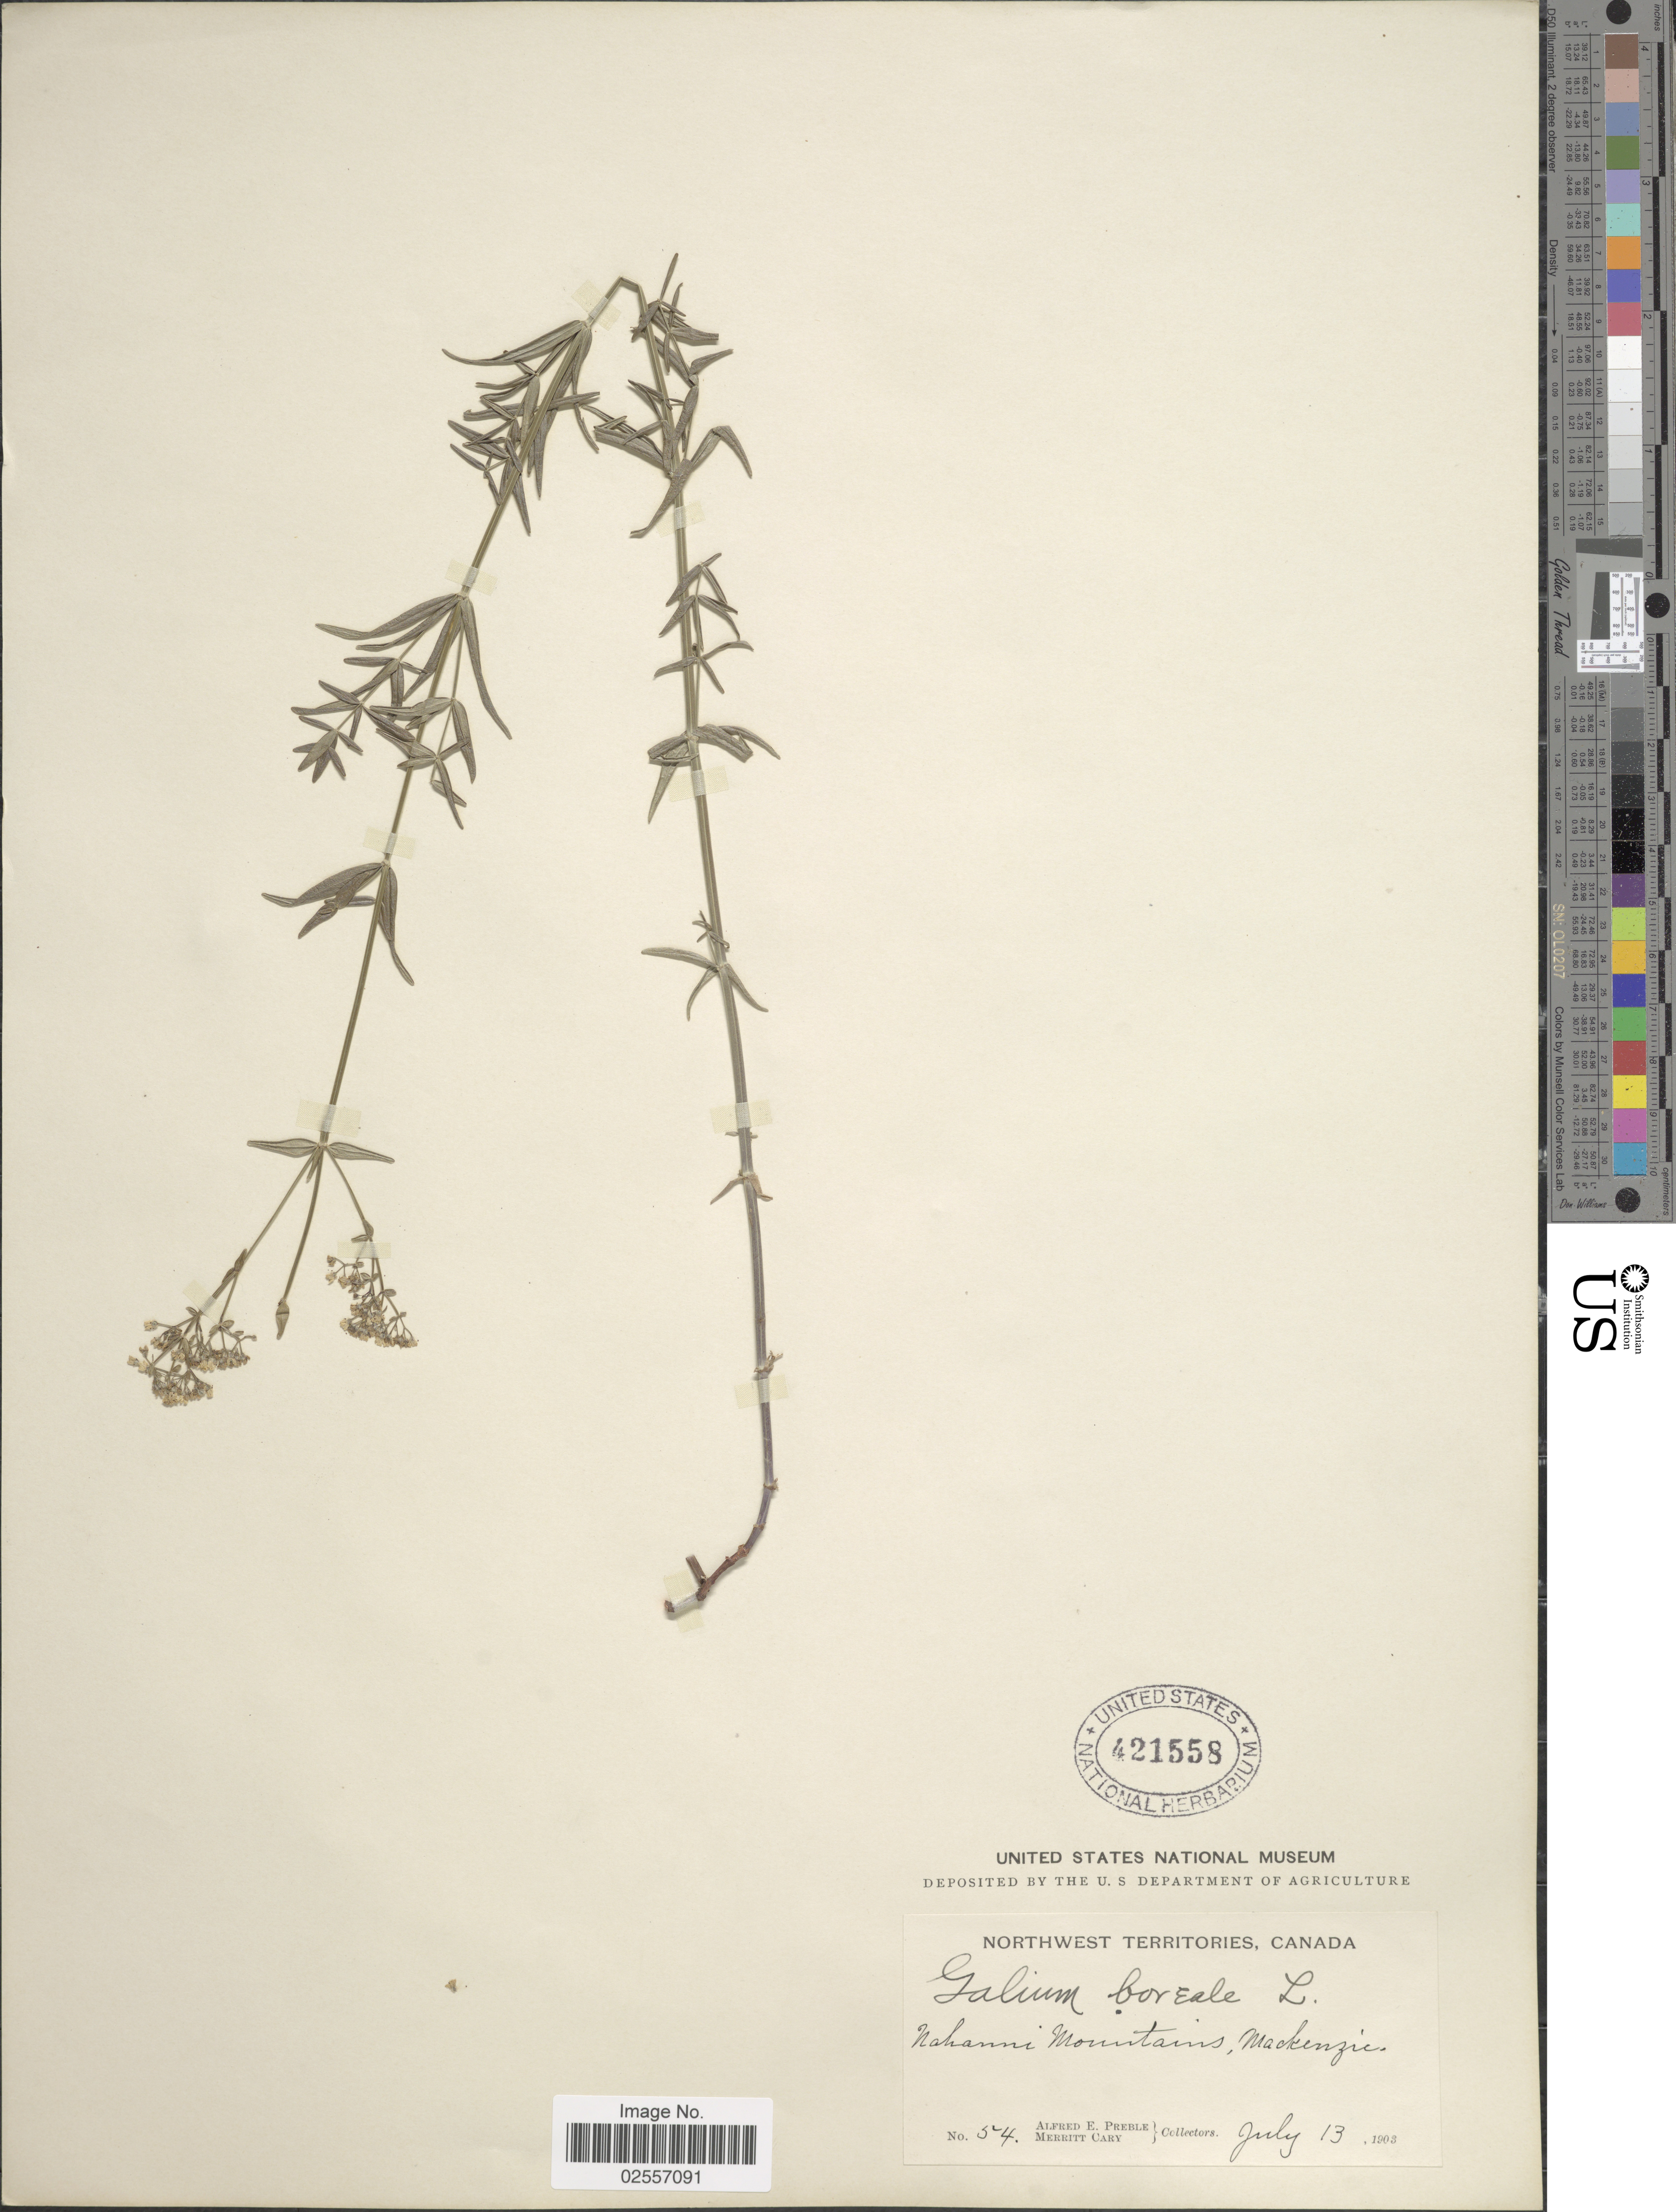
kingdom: Plantae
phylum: Tracheophyta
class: Magnoliopsida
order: Gentianales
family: Rubiaceae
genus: Galium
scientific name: Galium boreale L.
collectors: A. Preble & M. Cary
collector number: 54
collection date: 1903-07-13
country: Canada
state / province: Northwest Territories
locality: Nahanni Mountains, Mackenzie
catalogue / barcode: US 421558